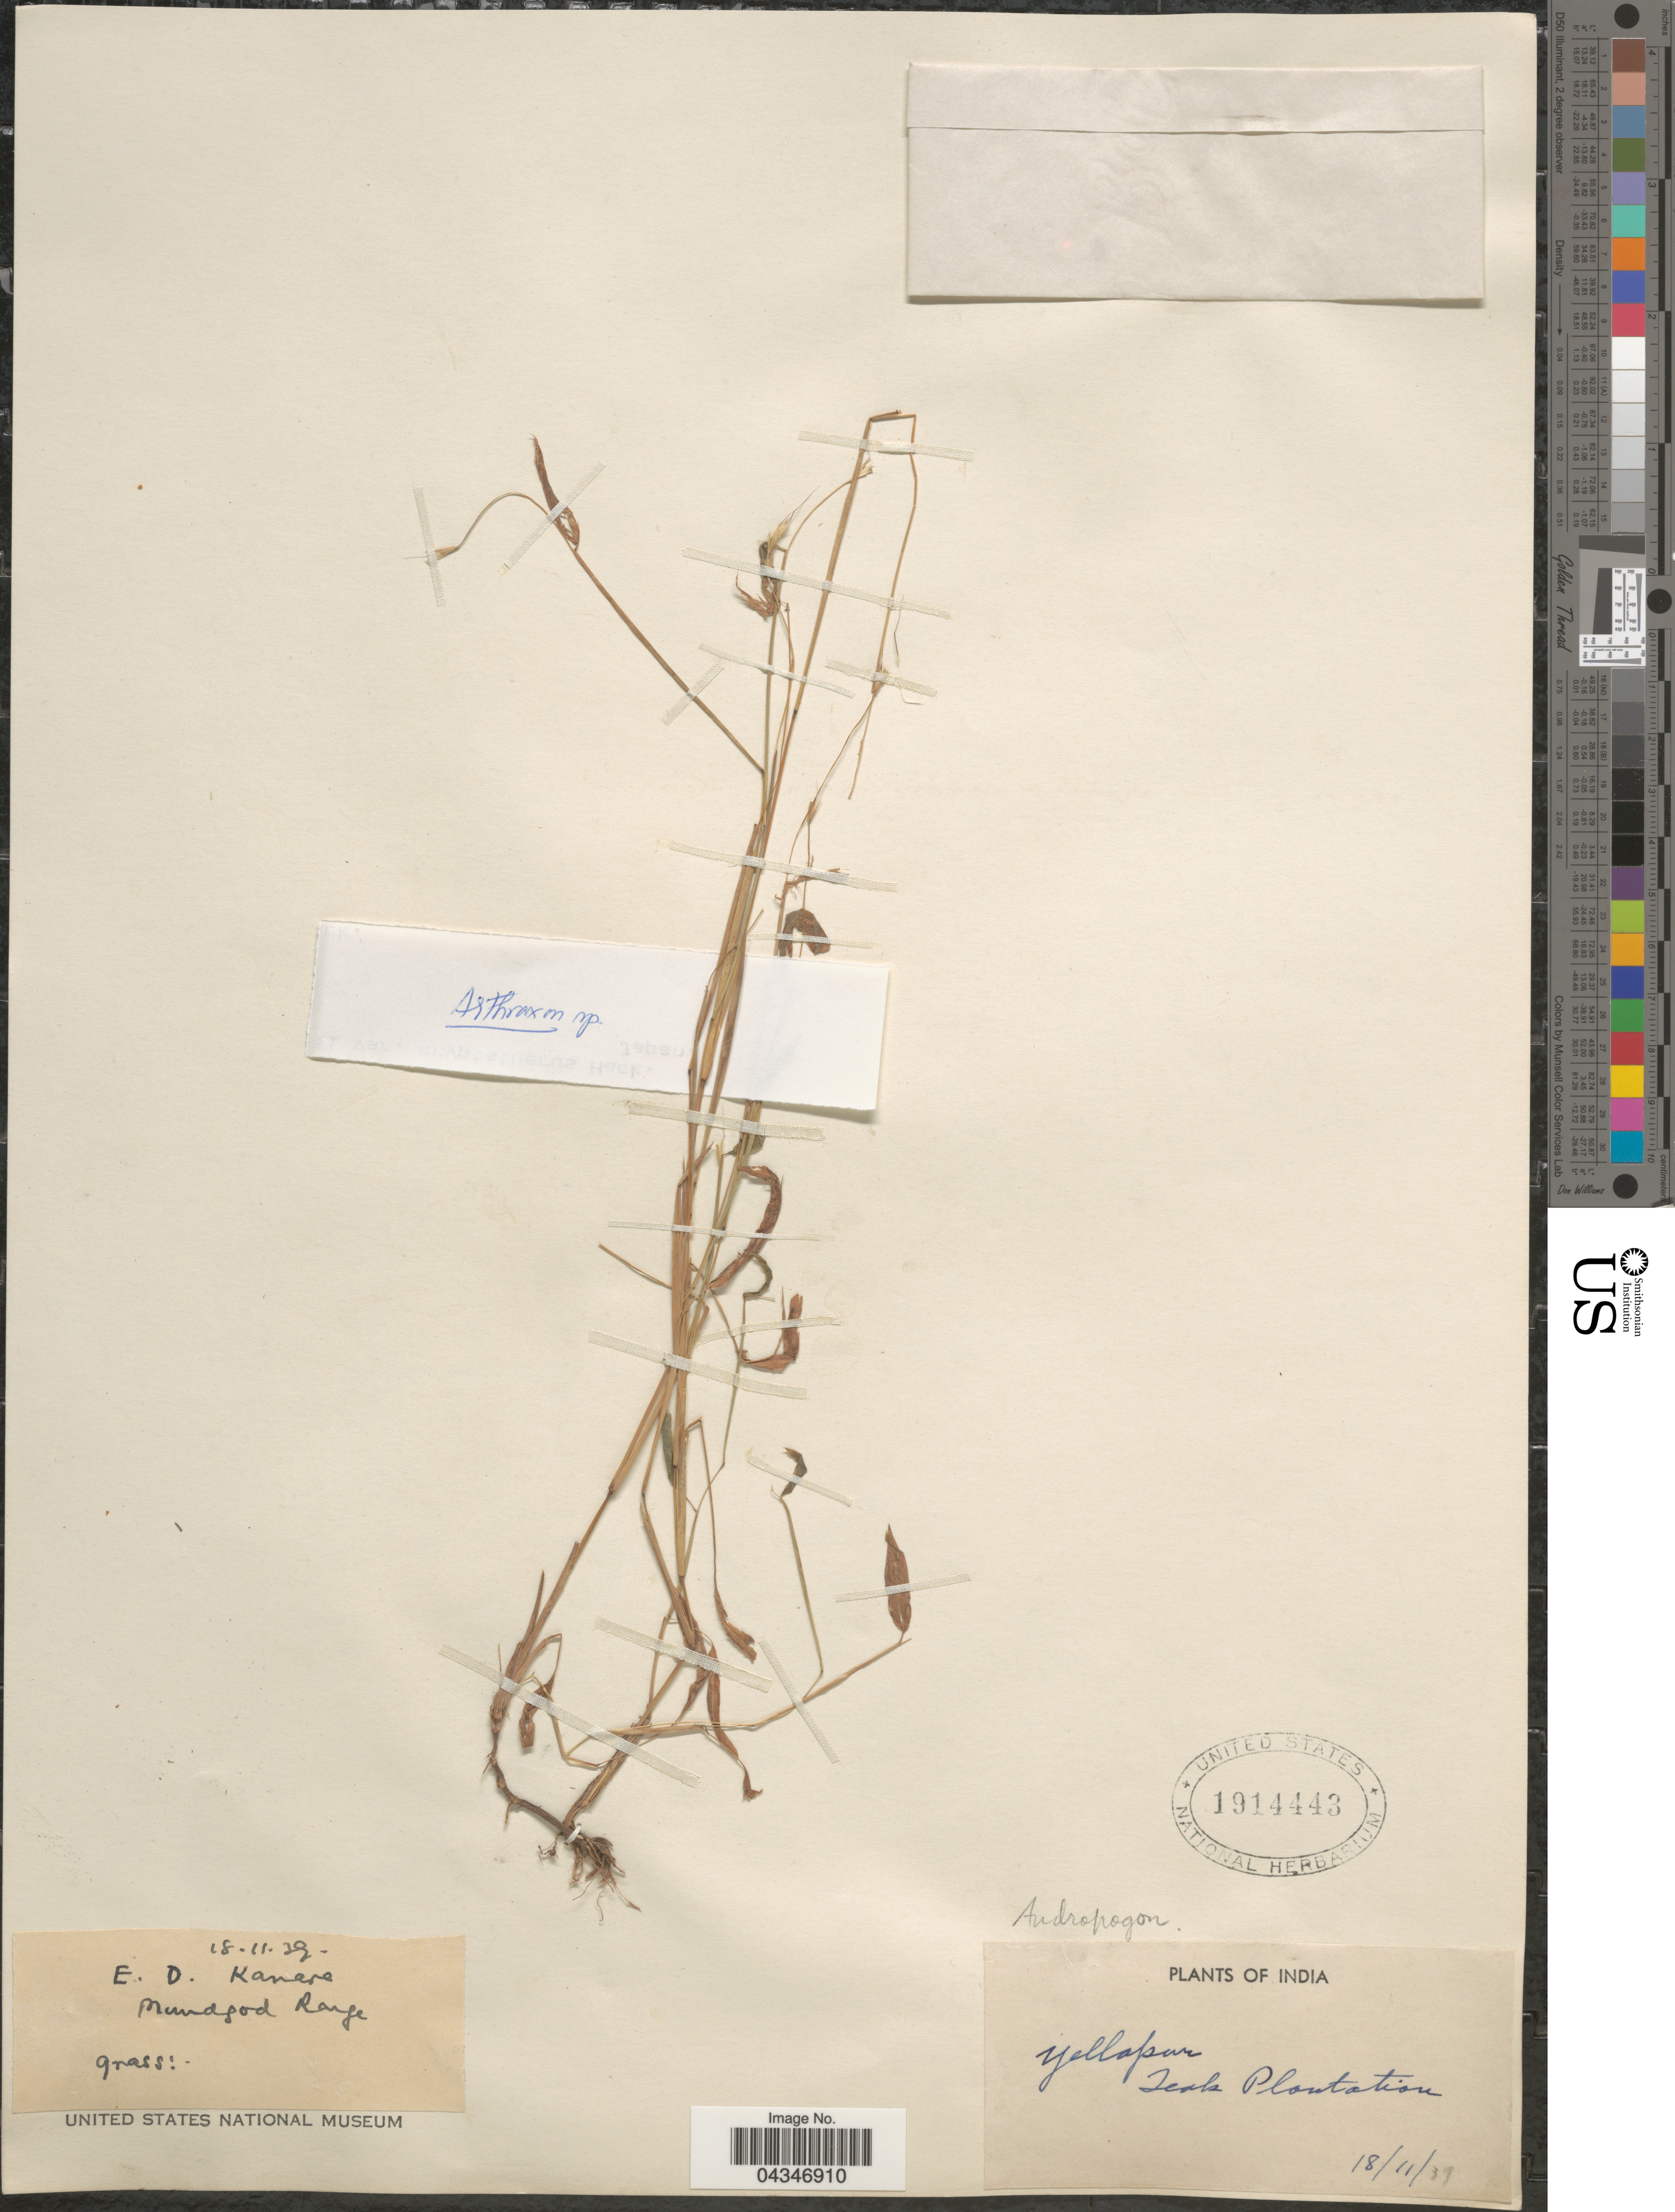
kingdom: Plantae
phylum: Tracheophyta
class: Liliopsida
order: Poales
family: Poaceae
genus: Andropogon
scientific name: Andropogon sp.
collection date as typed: Transcribed d/m/y: 18/11/39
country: India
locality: E. D. Kanara. Mundgod Range. Teak Plantation.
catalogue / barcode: US 1914443